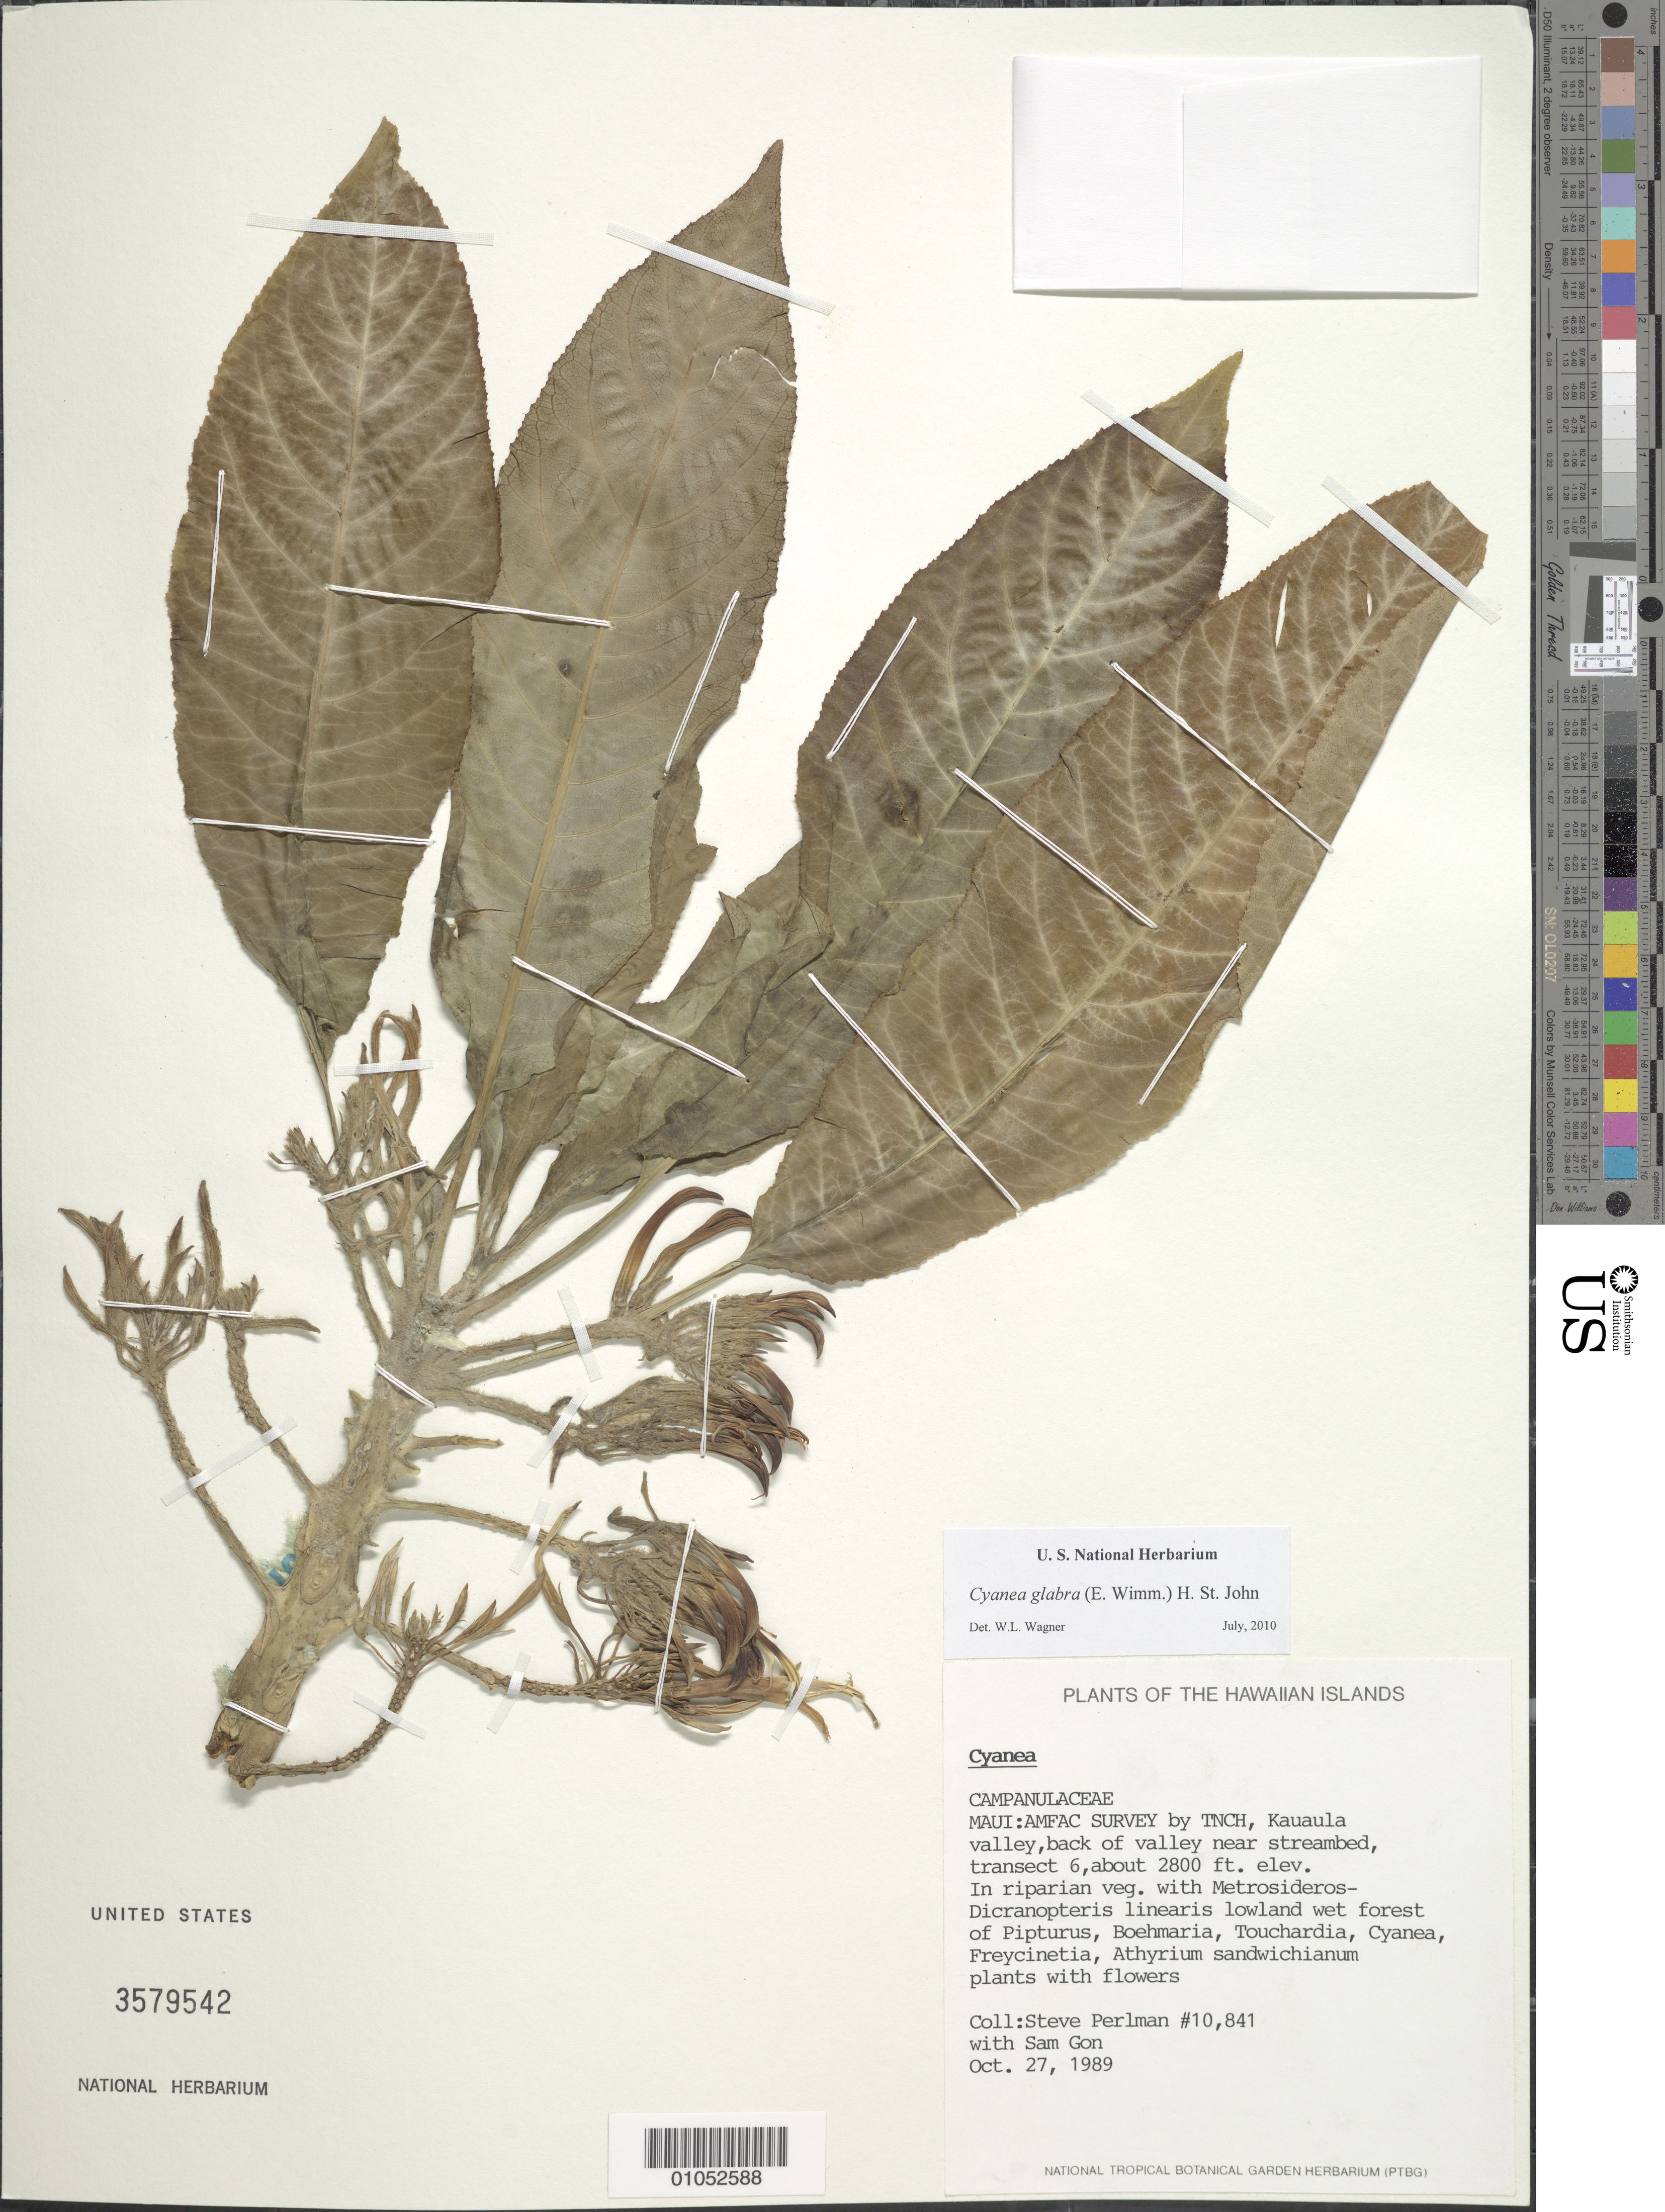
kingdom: Plantae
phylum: Tracheophyta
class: Magnoliopsida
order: Asterales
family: Campanulaceae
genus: Cyanea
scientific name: Cyanea glabra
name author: (E. Wimm.) H. St. John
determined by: Wagner, W. L., (BOT), Smithsonian Institution - National Museum of Natural History (UNITED STATES)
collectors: S. P. Perlman & S. Gon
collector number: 10841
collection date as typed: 27 Oct 1989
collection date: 1989-10-27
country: United States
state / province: Hawaii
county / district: Maui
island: Maui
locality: AMFAC Survey by TNCH, Kauaula valley, back of valley near streambed, transect 6.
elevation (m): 853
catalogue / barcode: US 3579542